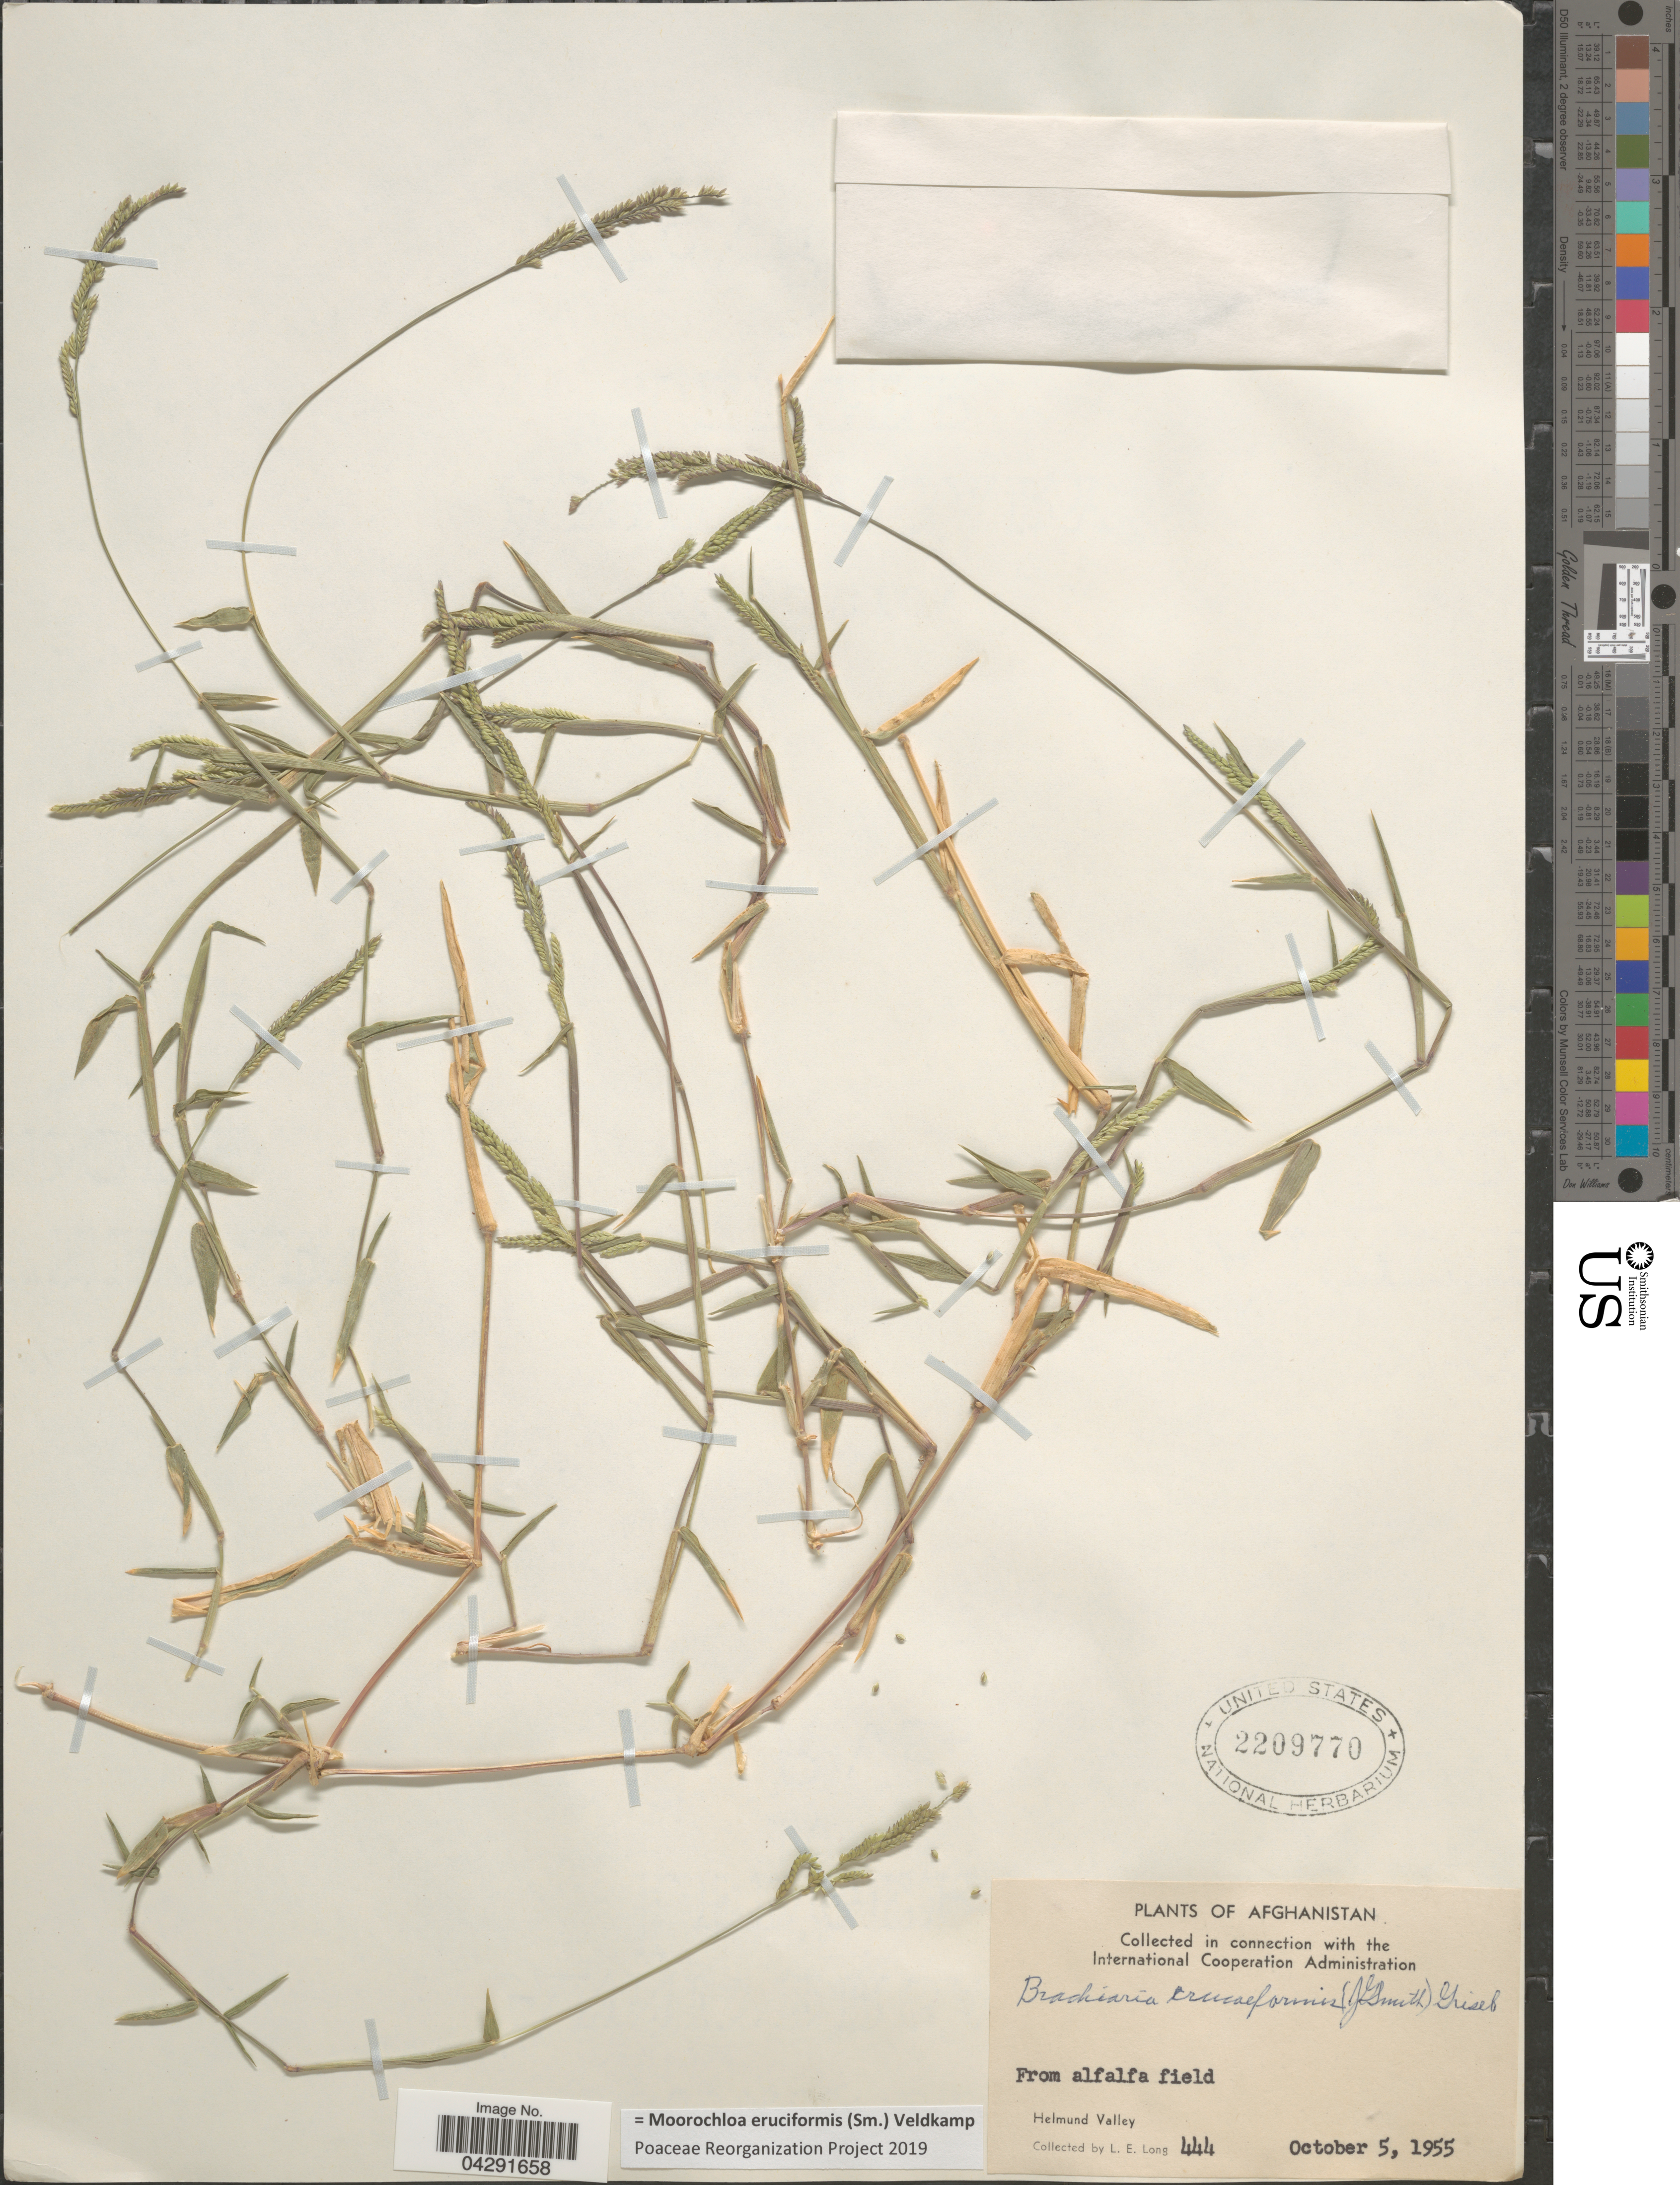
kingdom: Plantae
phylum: Tracheophyta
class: Liliopsida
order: Poales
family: Poaceae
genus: Moorochloa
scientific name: Moorochloa eruciformis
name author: (Sm.) Veldkamp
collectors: L. E. Long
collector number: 444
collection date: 1955-10-05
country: Afghanistan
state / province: Helmand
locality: Alfalfa field. Helmund Valley.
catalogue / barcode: US 2209770